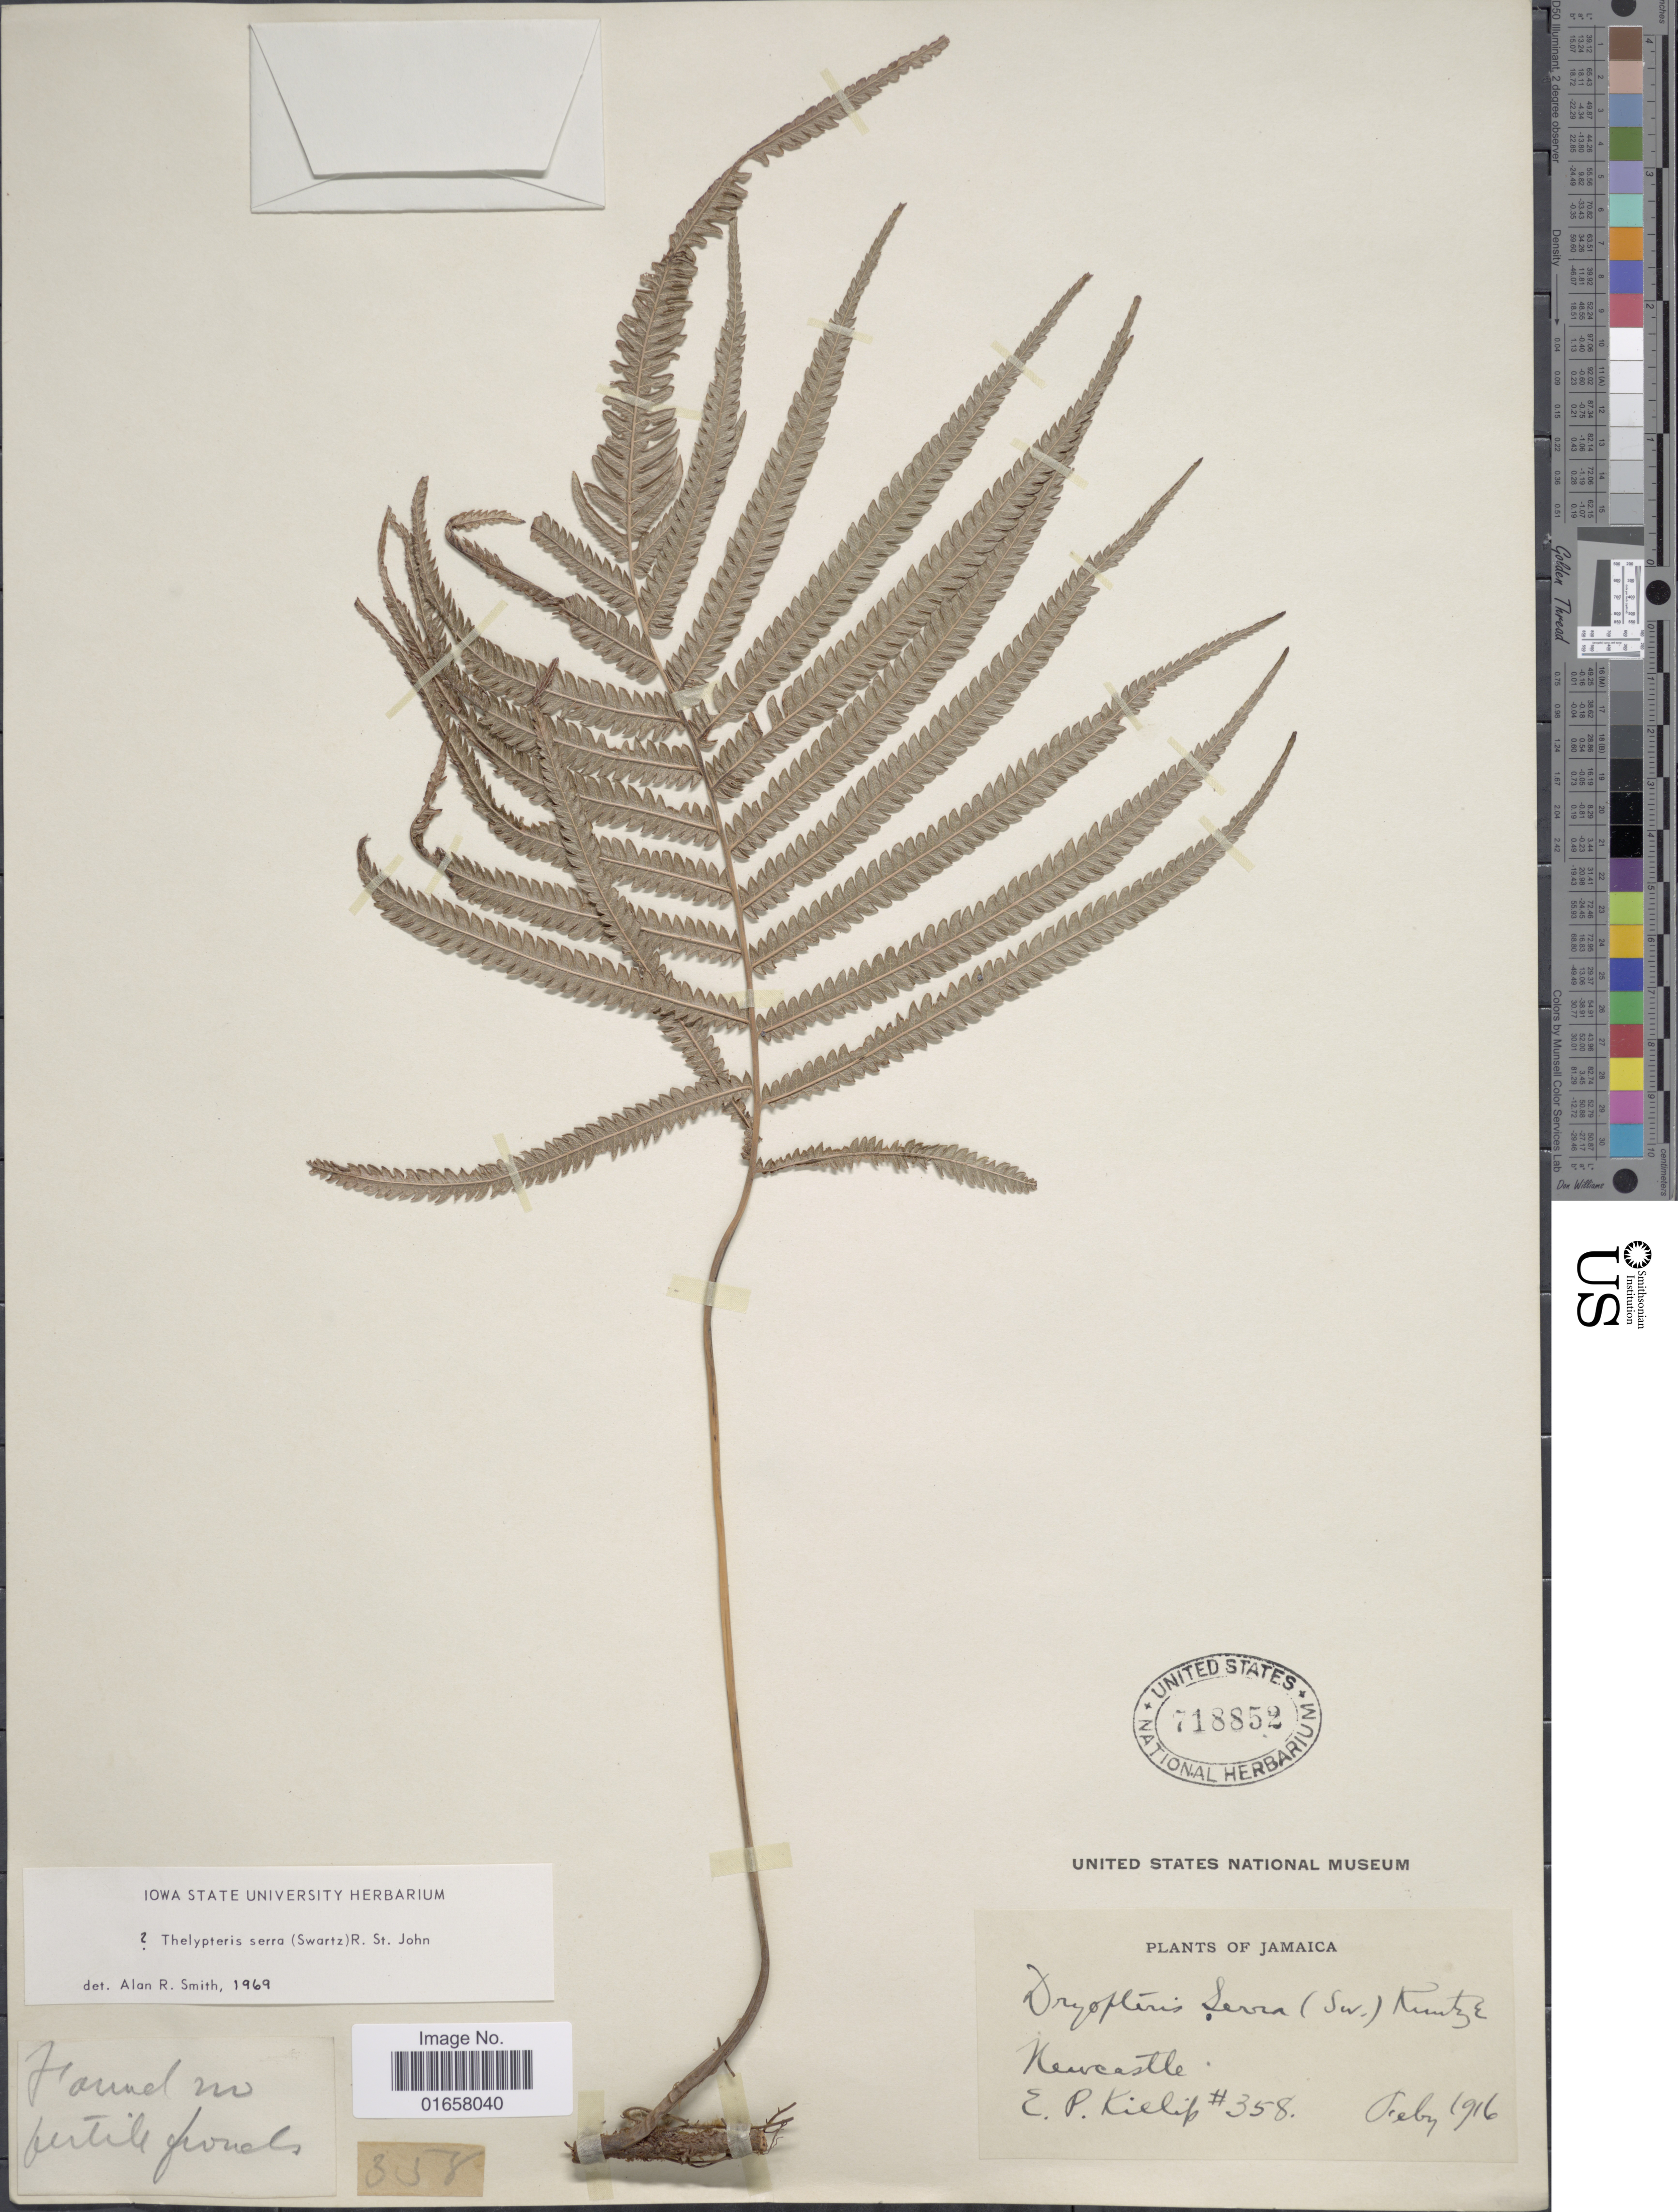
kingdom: Plantae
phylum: Tracheophyta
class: Polypodiopsida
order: Polypodiales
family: Thelypteridaceae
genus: Christella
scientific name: Christella serra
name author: (Sw.) Holttum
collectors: E. P. Killip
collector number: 358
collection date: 1916-02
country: Jamaica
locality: Jamaica, Newcastle.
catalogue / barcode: US 718852